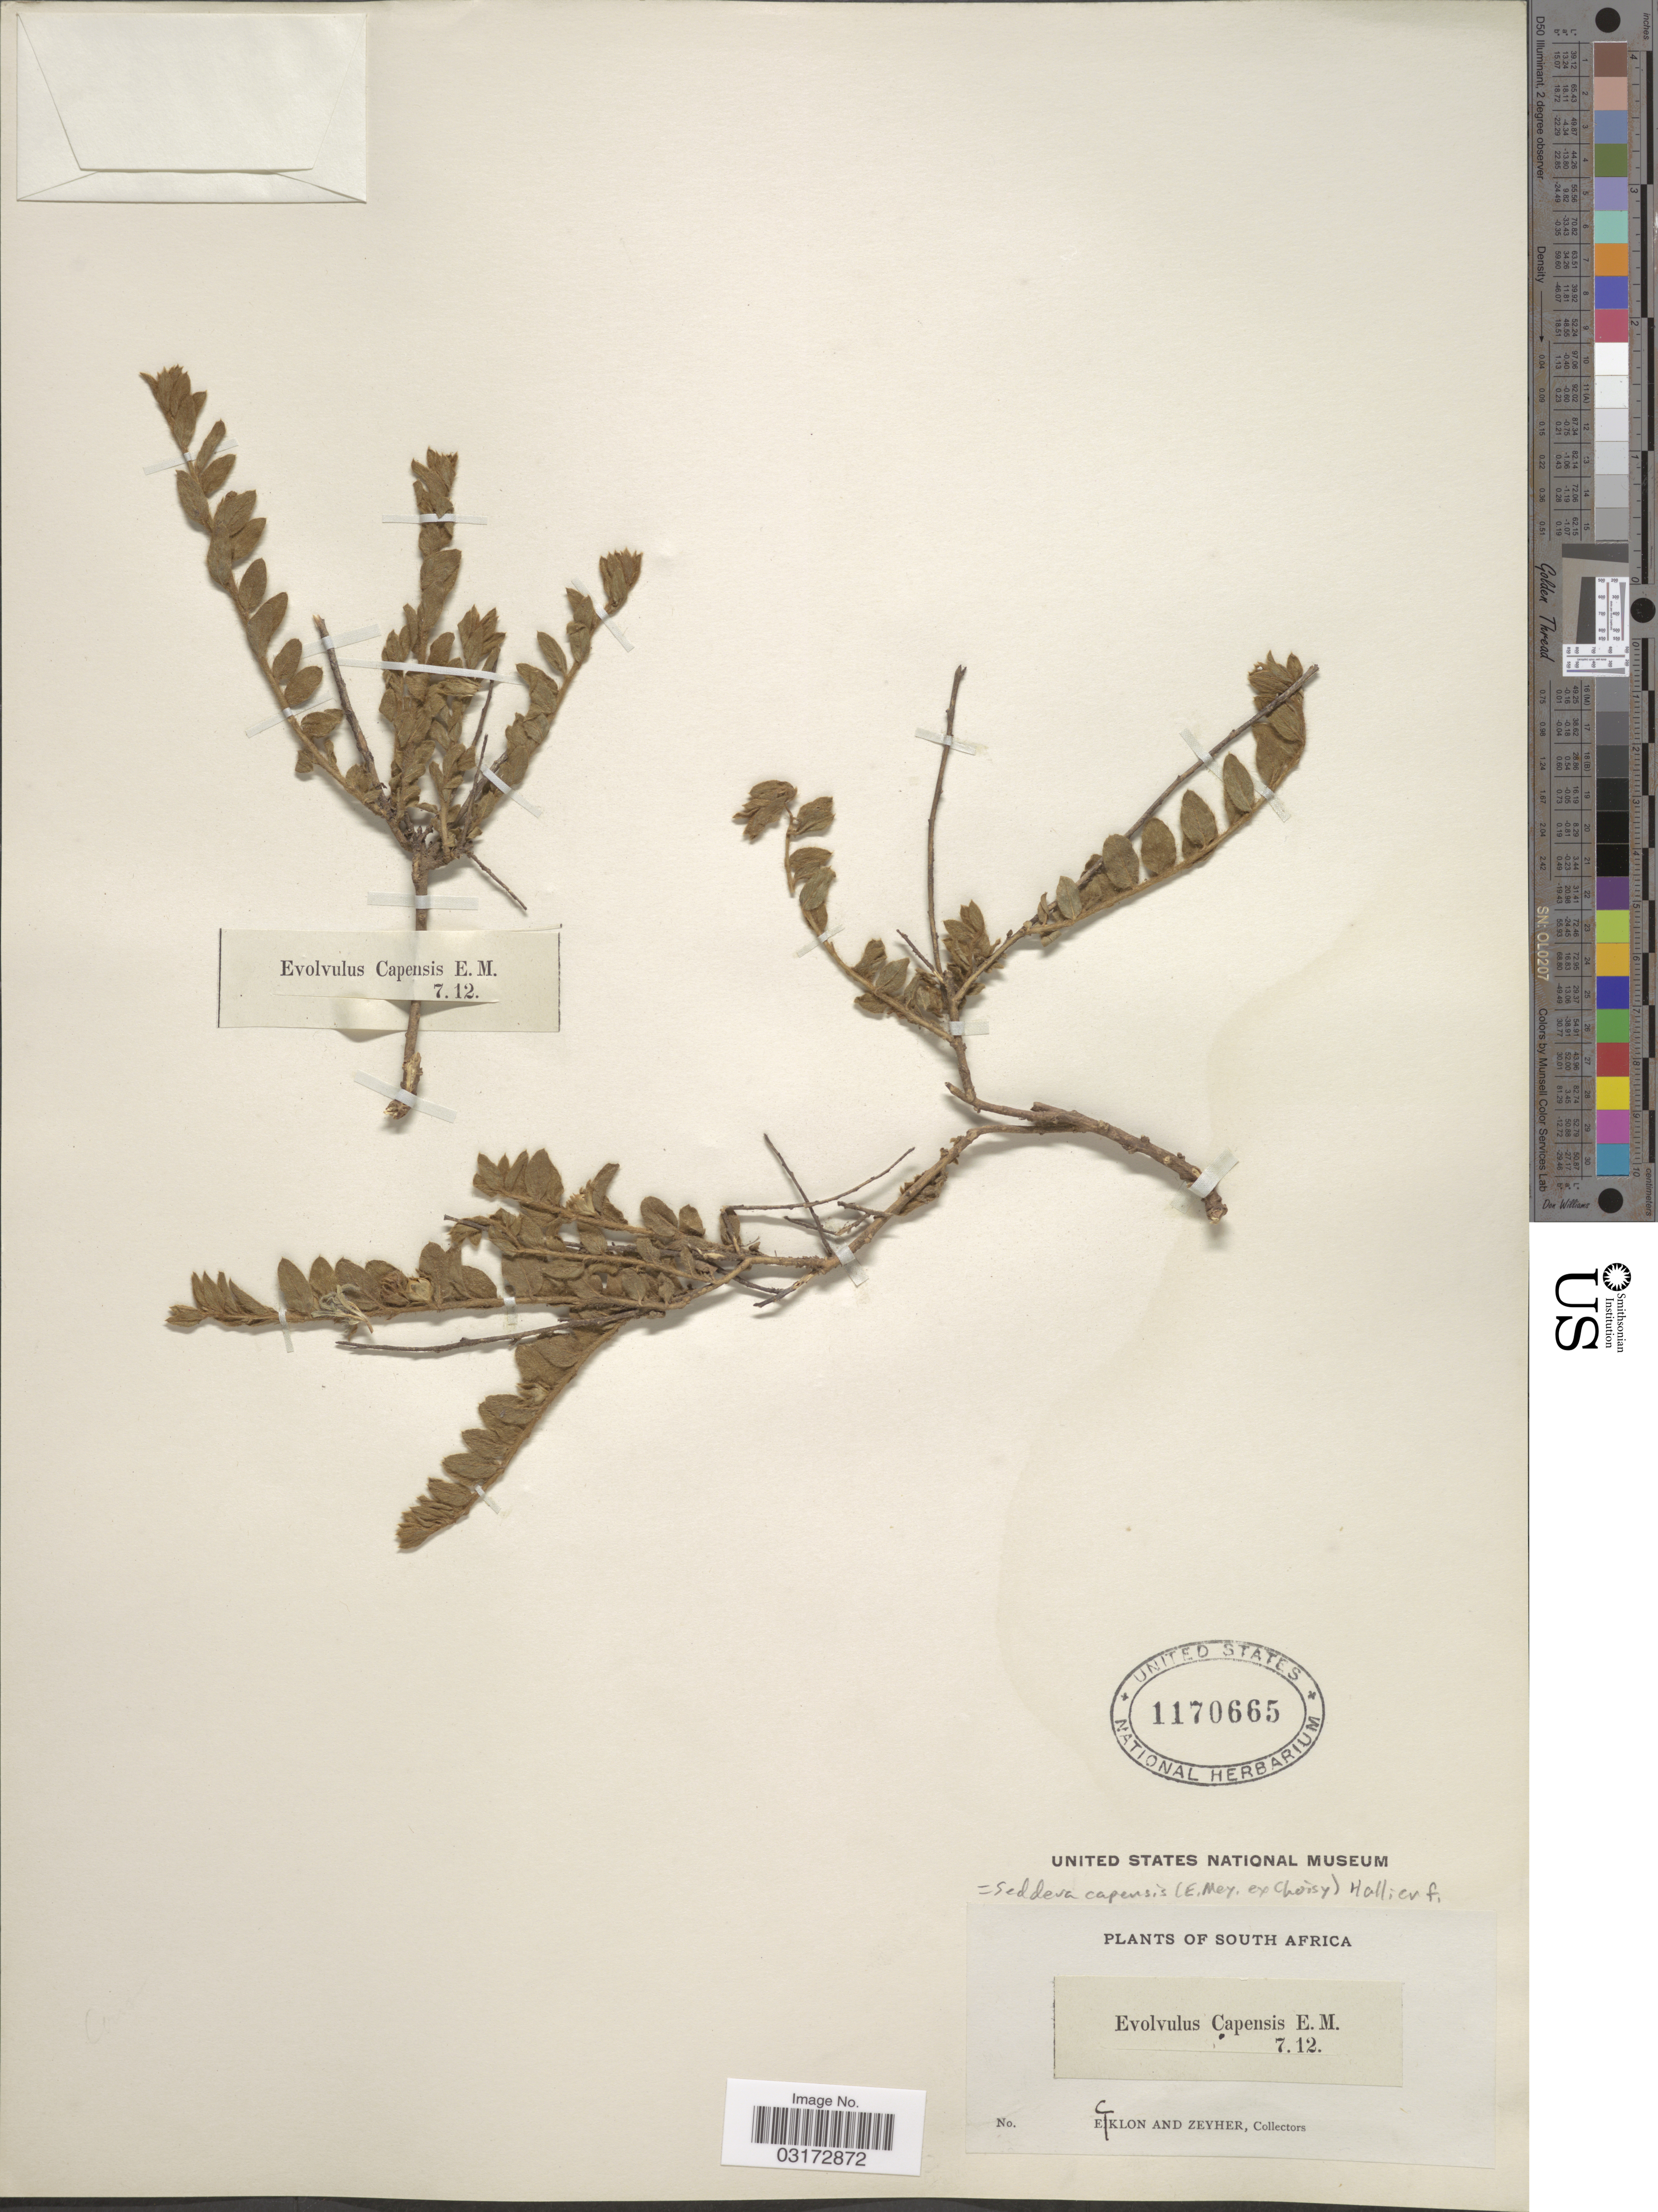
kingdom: Plantae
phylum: Tracheophyta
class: Magnoliopsida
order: Solanales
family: Convolvulaceae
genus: Seddera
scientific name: Seddera capensis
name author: Hallier f.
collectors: -. Ecklon & -. Zeyher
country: South Africa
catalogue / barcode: US 1170665